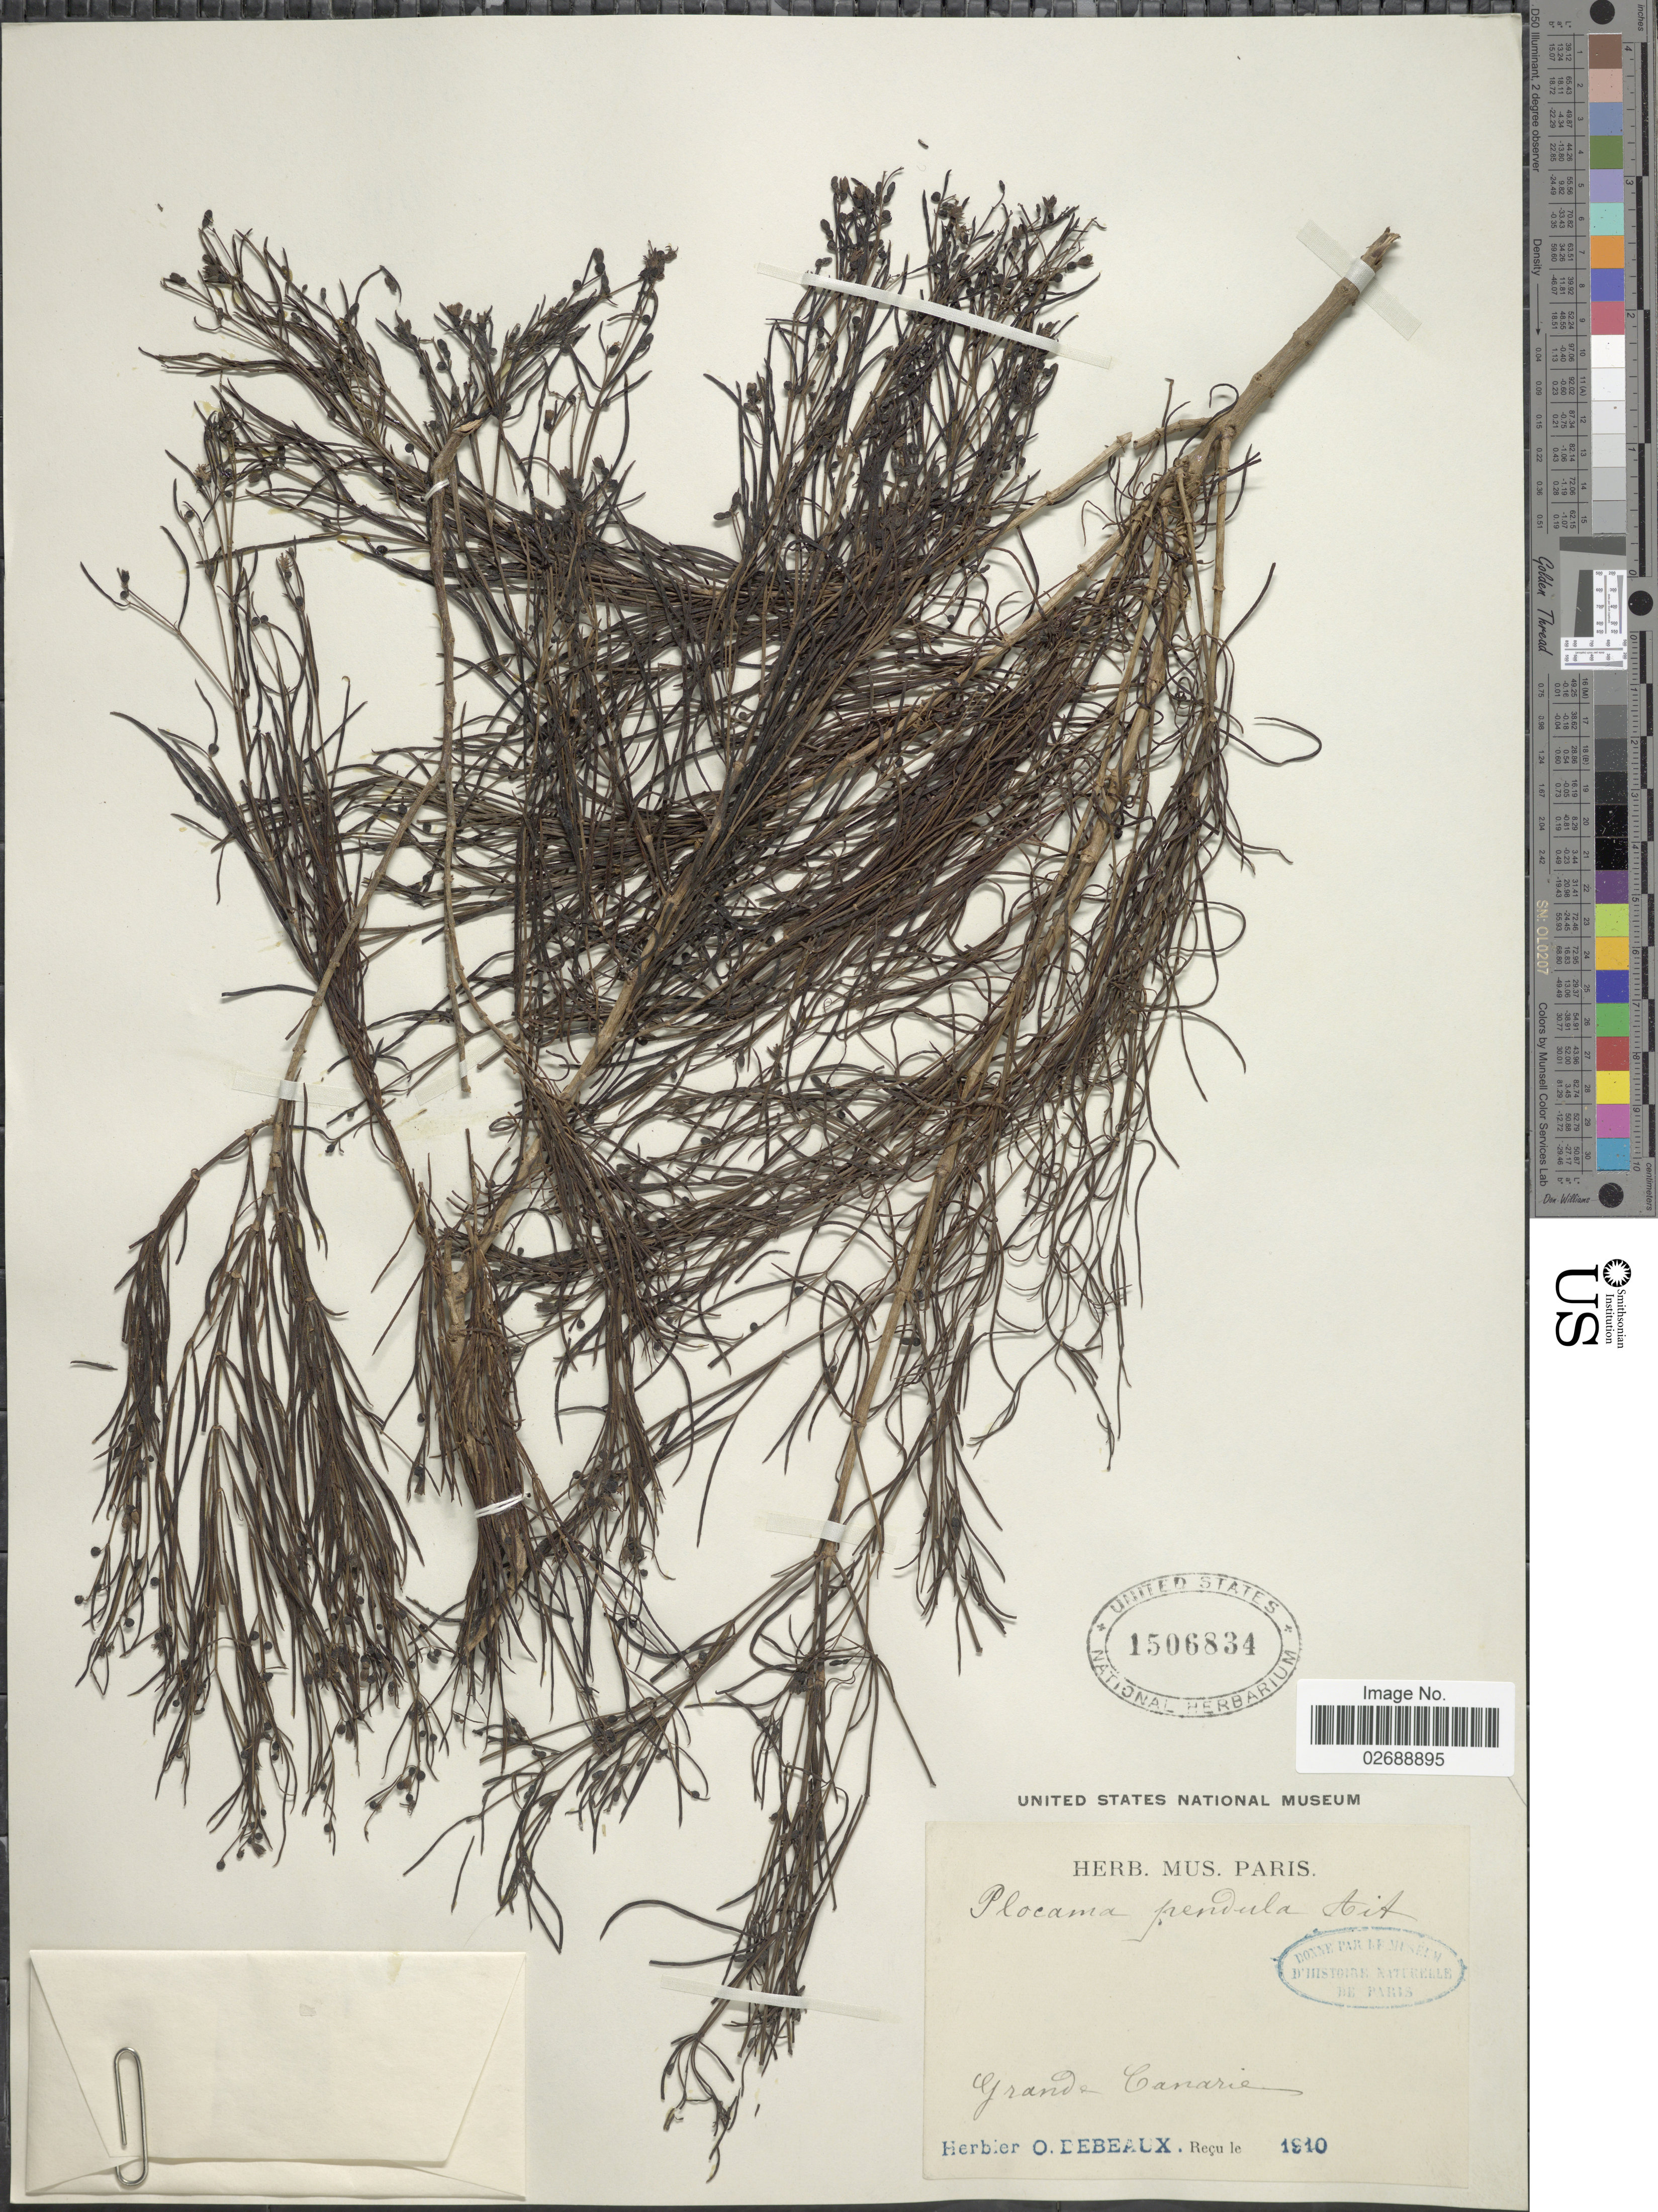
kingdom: Plantae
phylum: Tracheophyta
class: Magnoliopsida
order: Gentianales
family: Rubiaceae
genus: Plocama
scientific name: Plocama pendula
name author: Aiton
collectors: ex herb. O. Debeaux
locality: Grande Canarie [interpreted]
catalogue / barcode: US 1506834